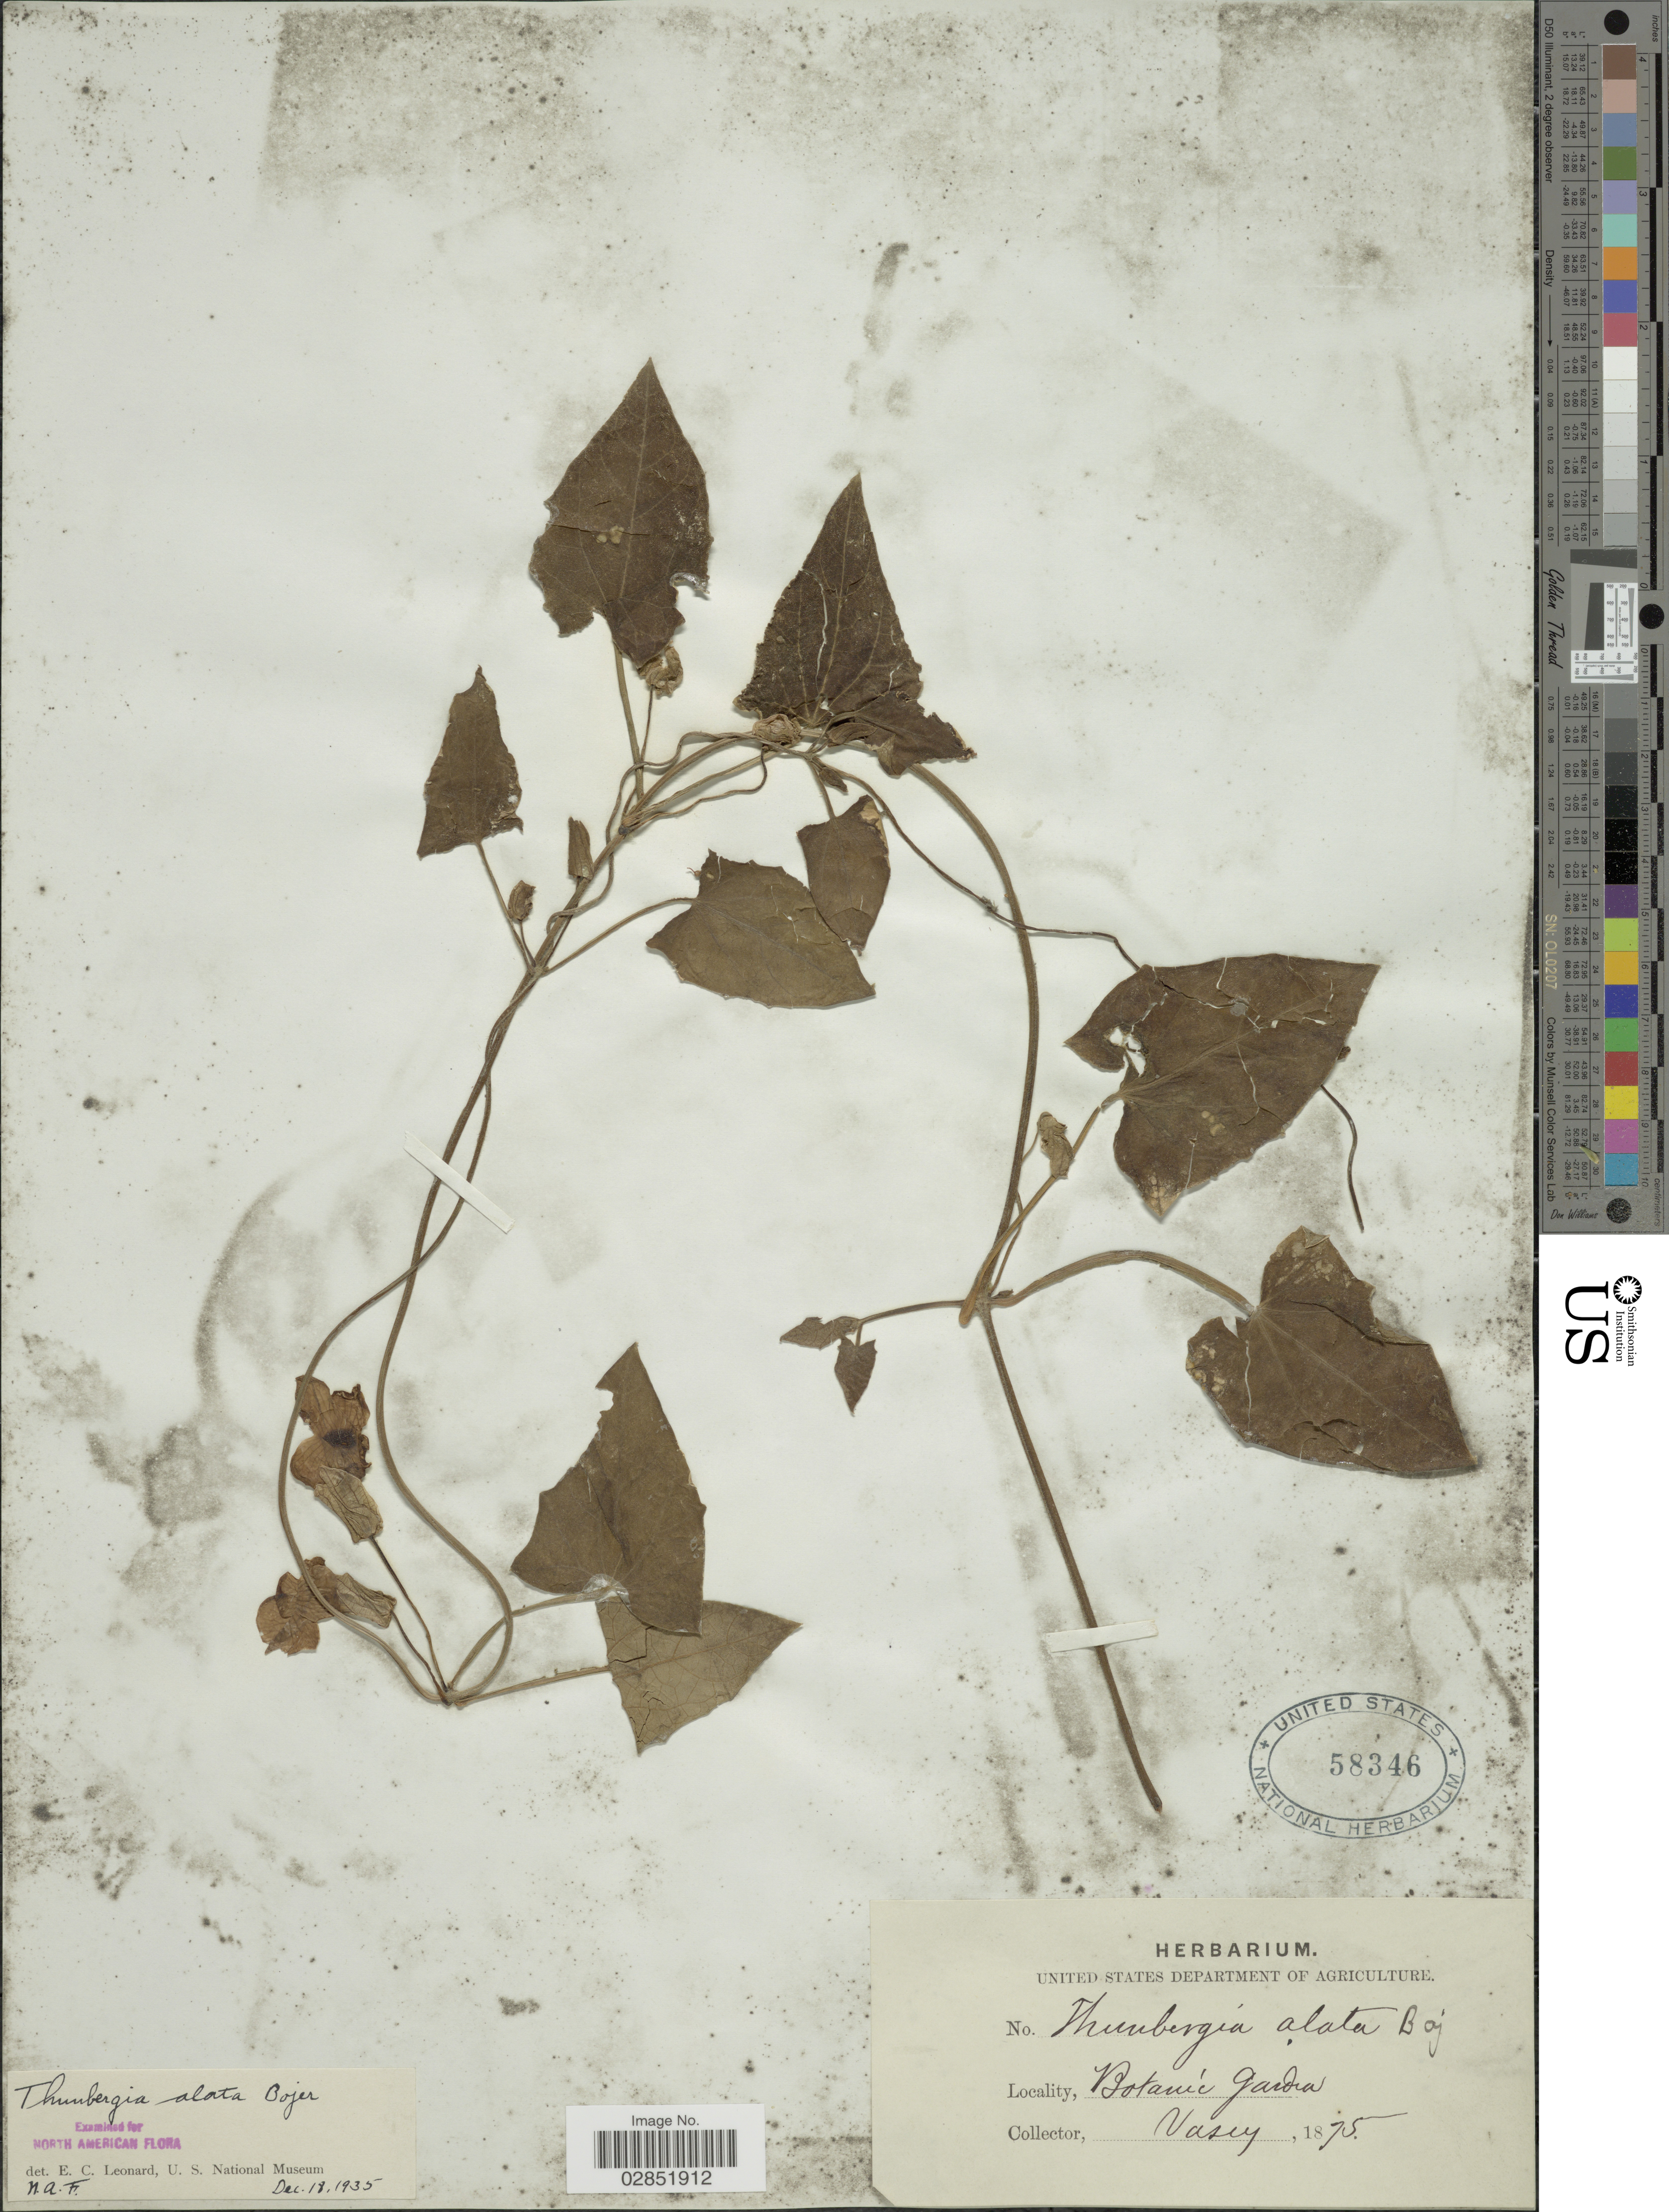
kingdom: Plantae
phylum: Tracheophyta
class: Magnoliopsida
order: Lamiales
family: Acanthaceae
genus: Thunbergia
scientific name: Thunbergia alata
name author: Bojer ex Sims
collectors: Vasey, --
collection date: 1875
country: United States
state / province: District of Columbia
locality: Botanic Garden.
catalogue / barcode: US 58346